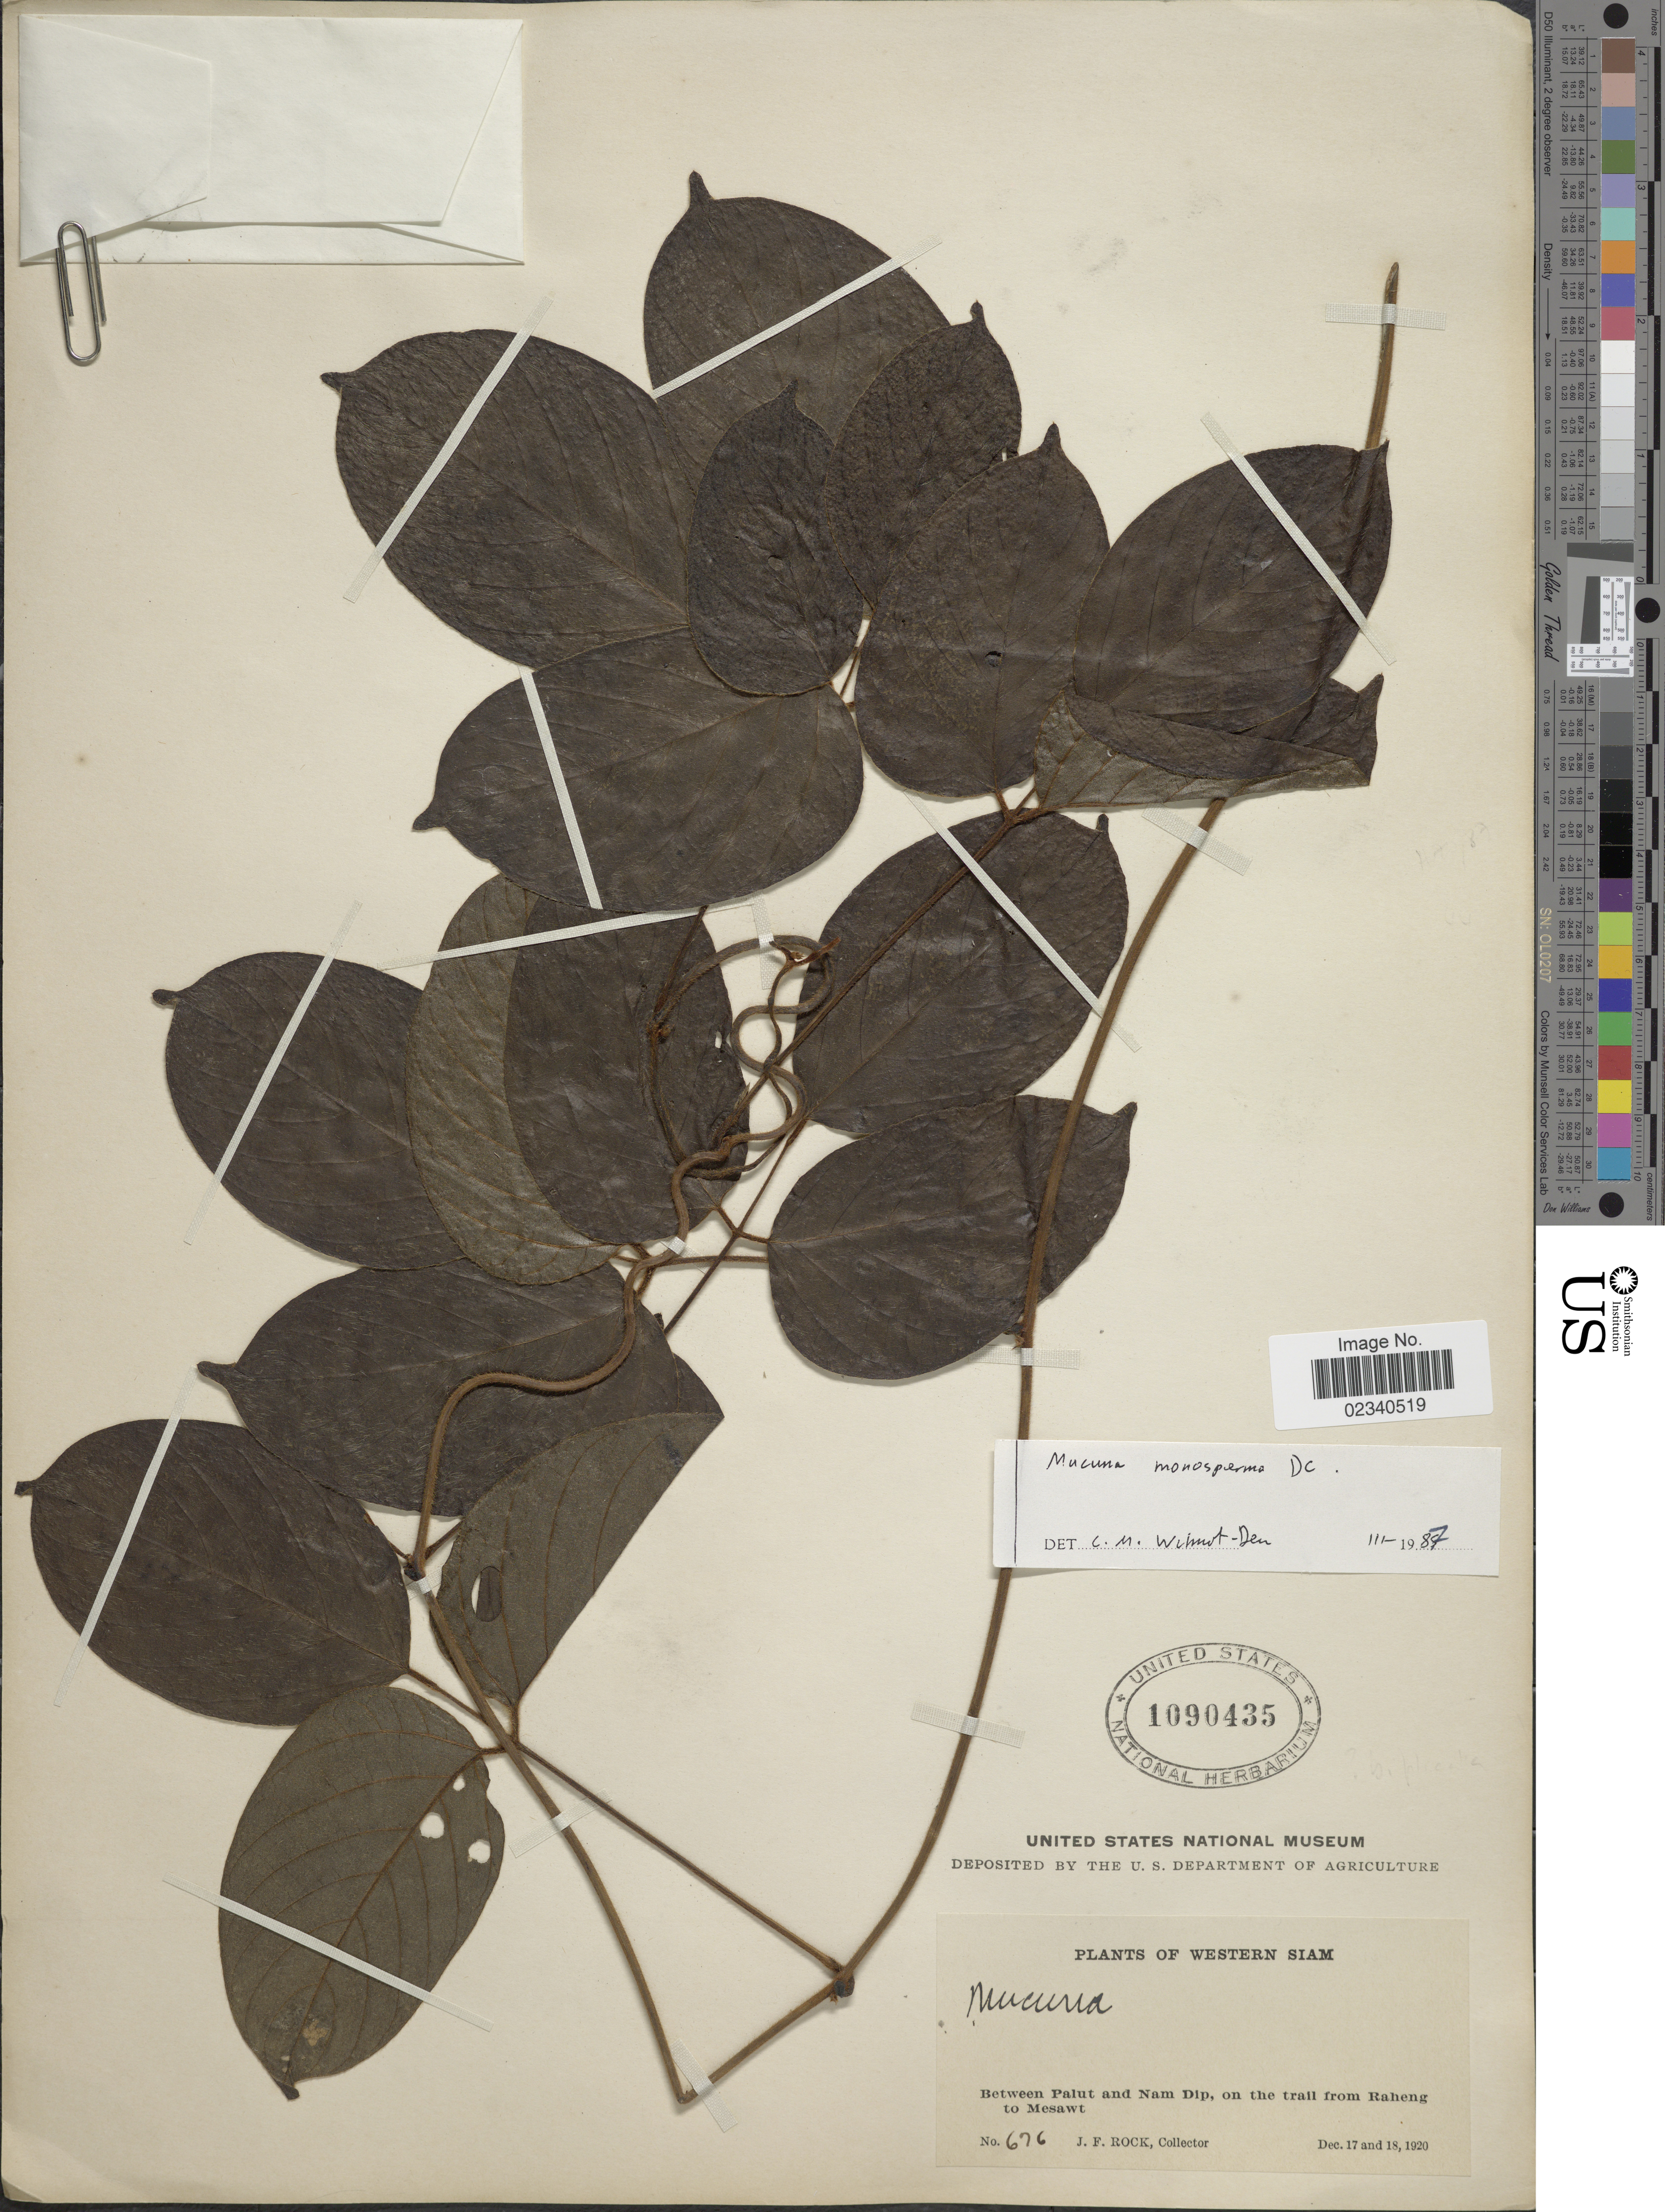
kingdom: Plantae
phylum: Tracheophyta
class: Magnoliopsida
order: Fabales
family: Fabaceae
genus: Mucuna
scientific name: Mucuna monosperma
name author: Wight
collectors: J. Rock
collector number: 676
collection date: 1920-12-17/1920-12-18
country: Thailand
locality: Western Siam. Between Palut and Nam Dip, on the trail from Raheng to Mesawt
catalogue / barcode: US 1090435